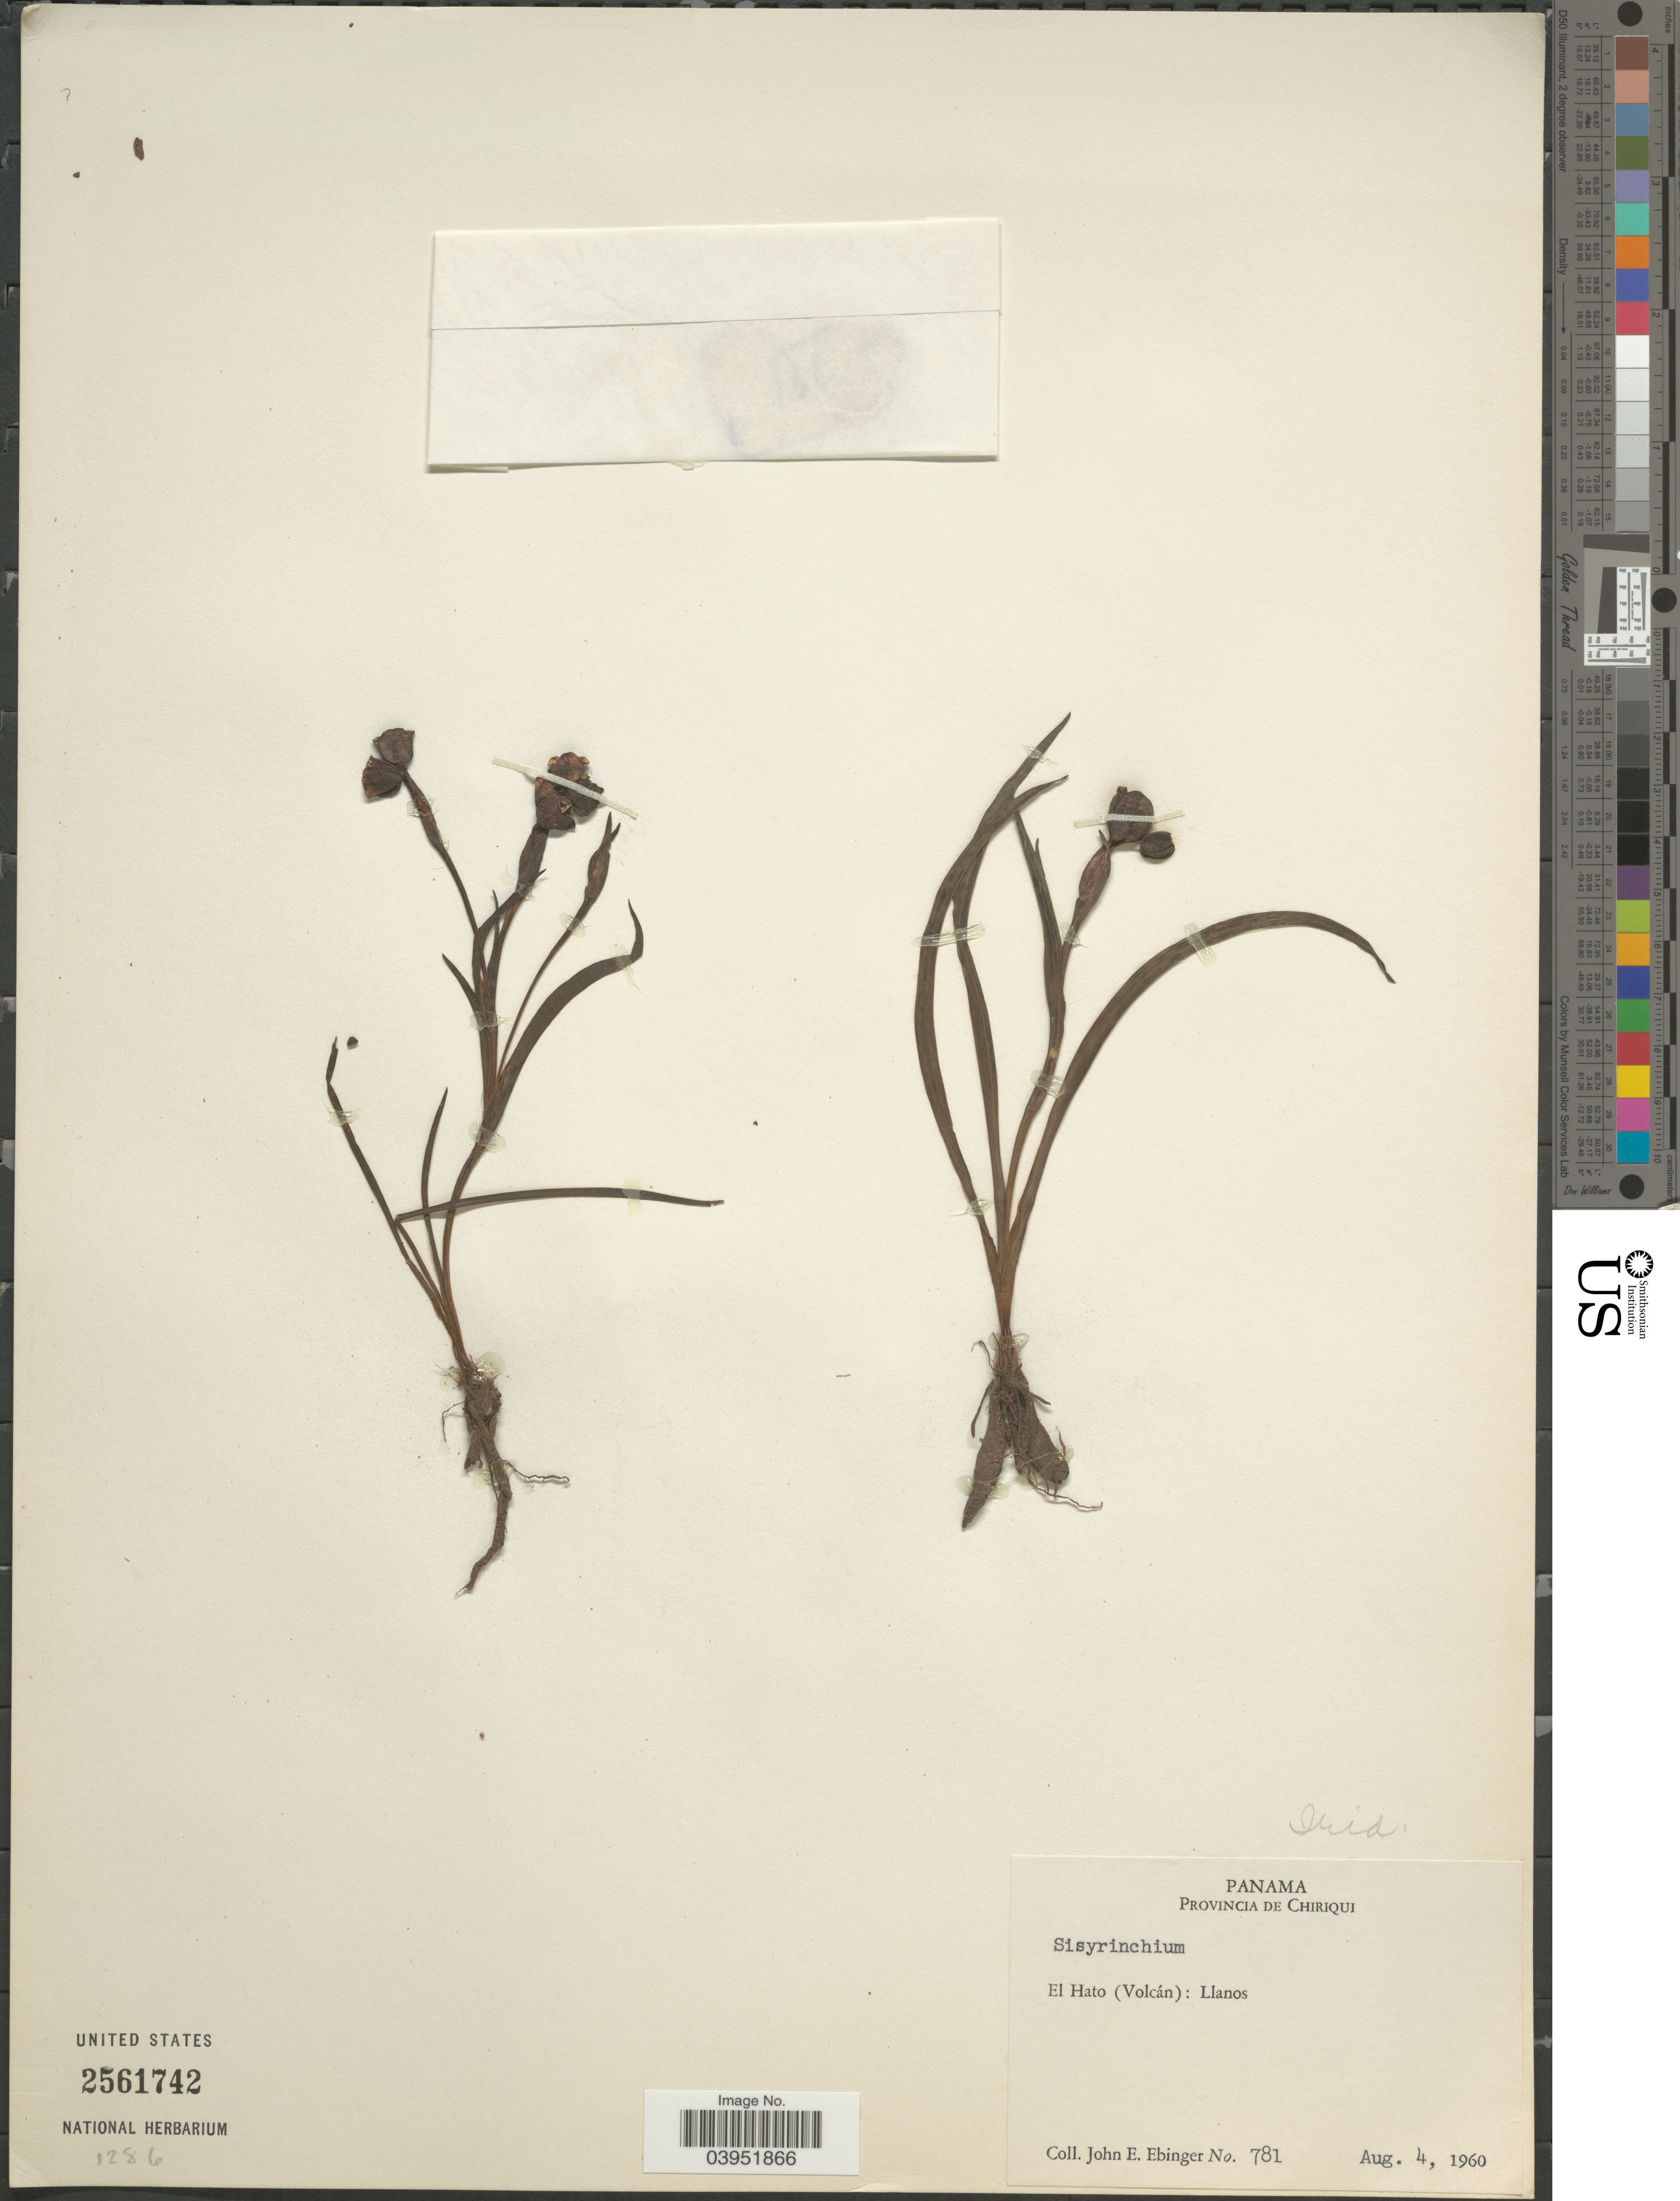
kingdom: Plantae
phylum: Tracheophyta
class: Liliopsida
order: Asparagales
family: Iridaceae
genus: Sisyrinchium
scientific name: Sisyrinchium sp.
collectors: J. Ebinger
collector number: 781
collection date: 1960-08-04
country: Panama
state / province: Chiriqui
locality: El Hato (Volcán): Llanos.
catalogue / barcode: US 2561742